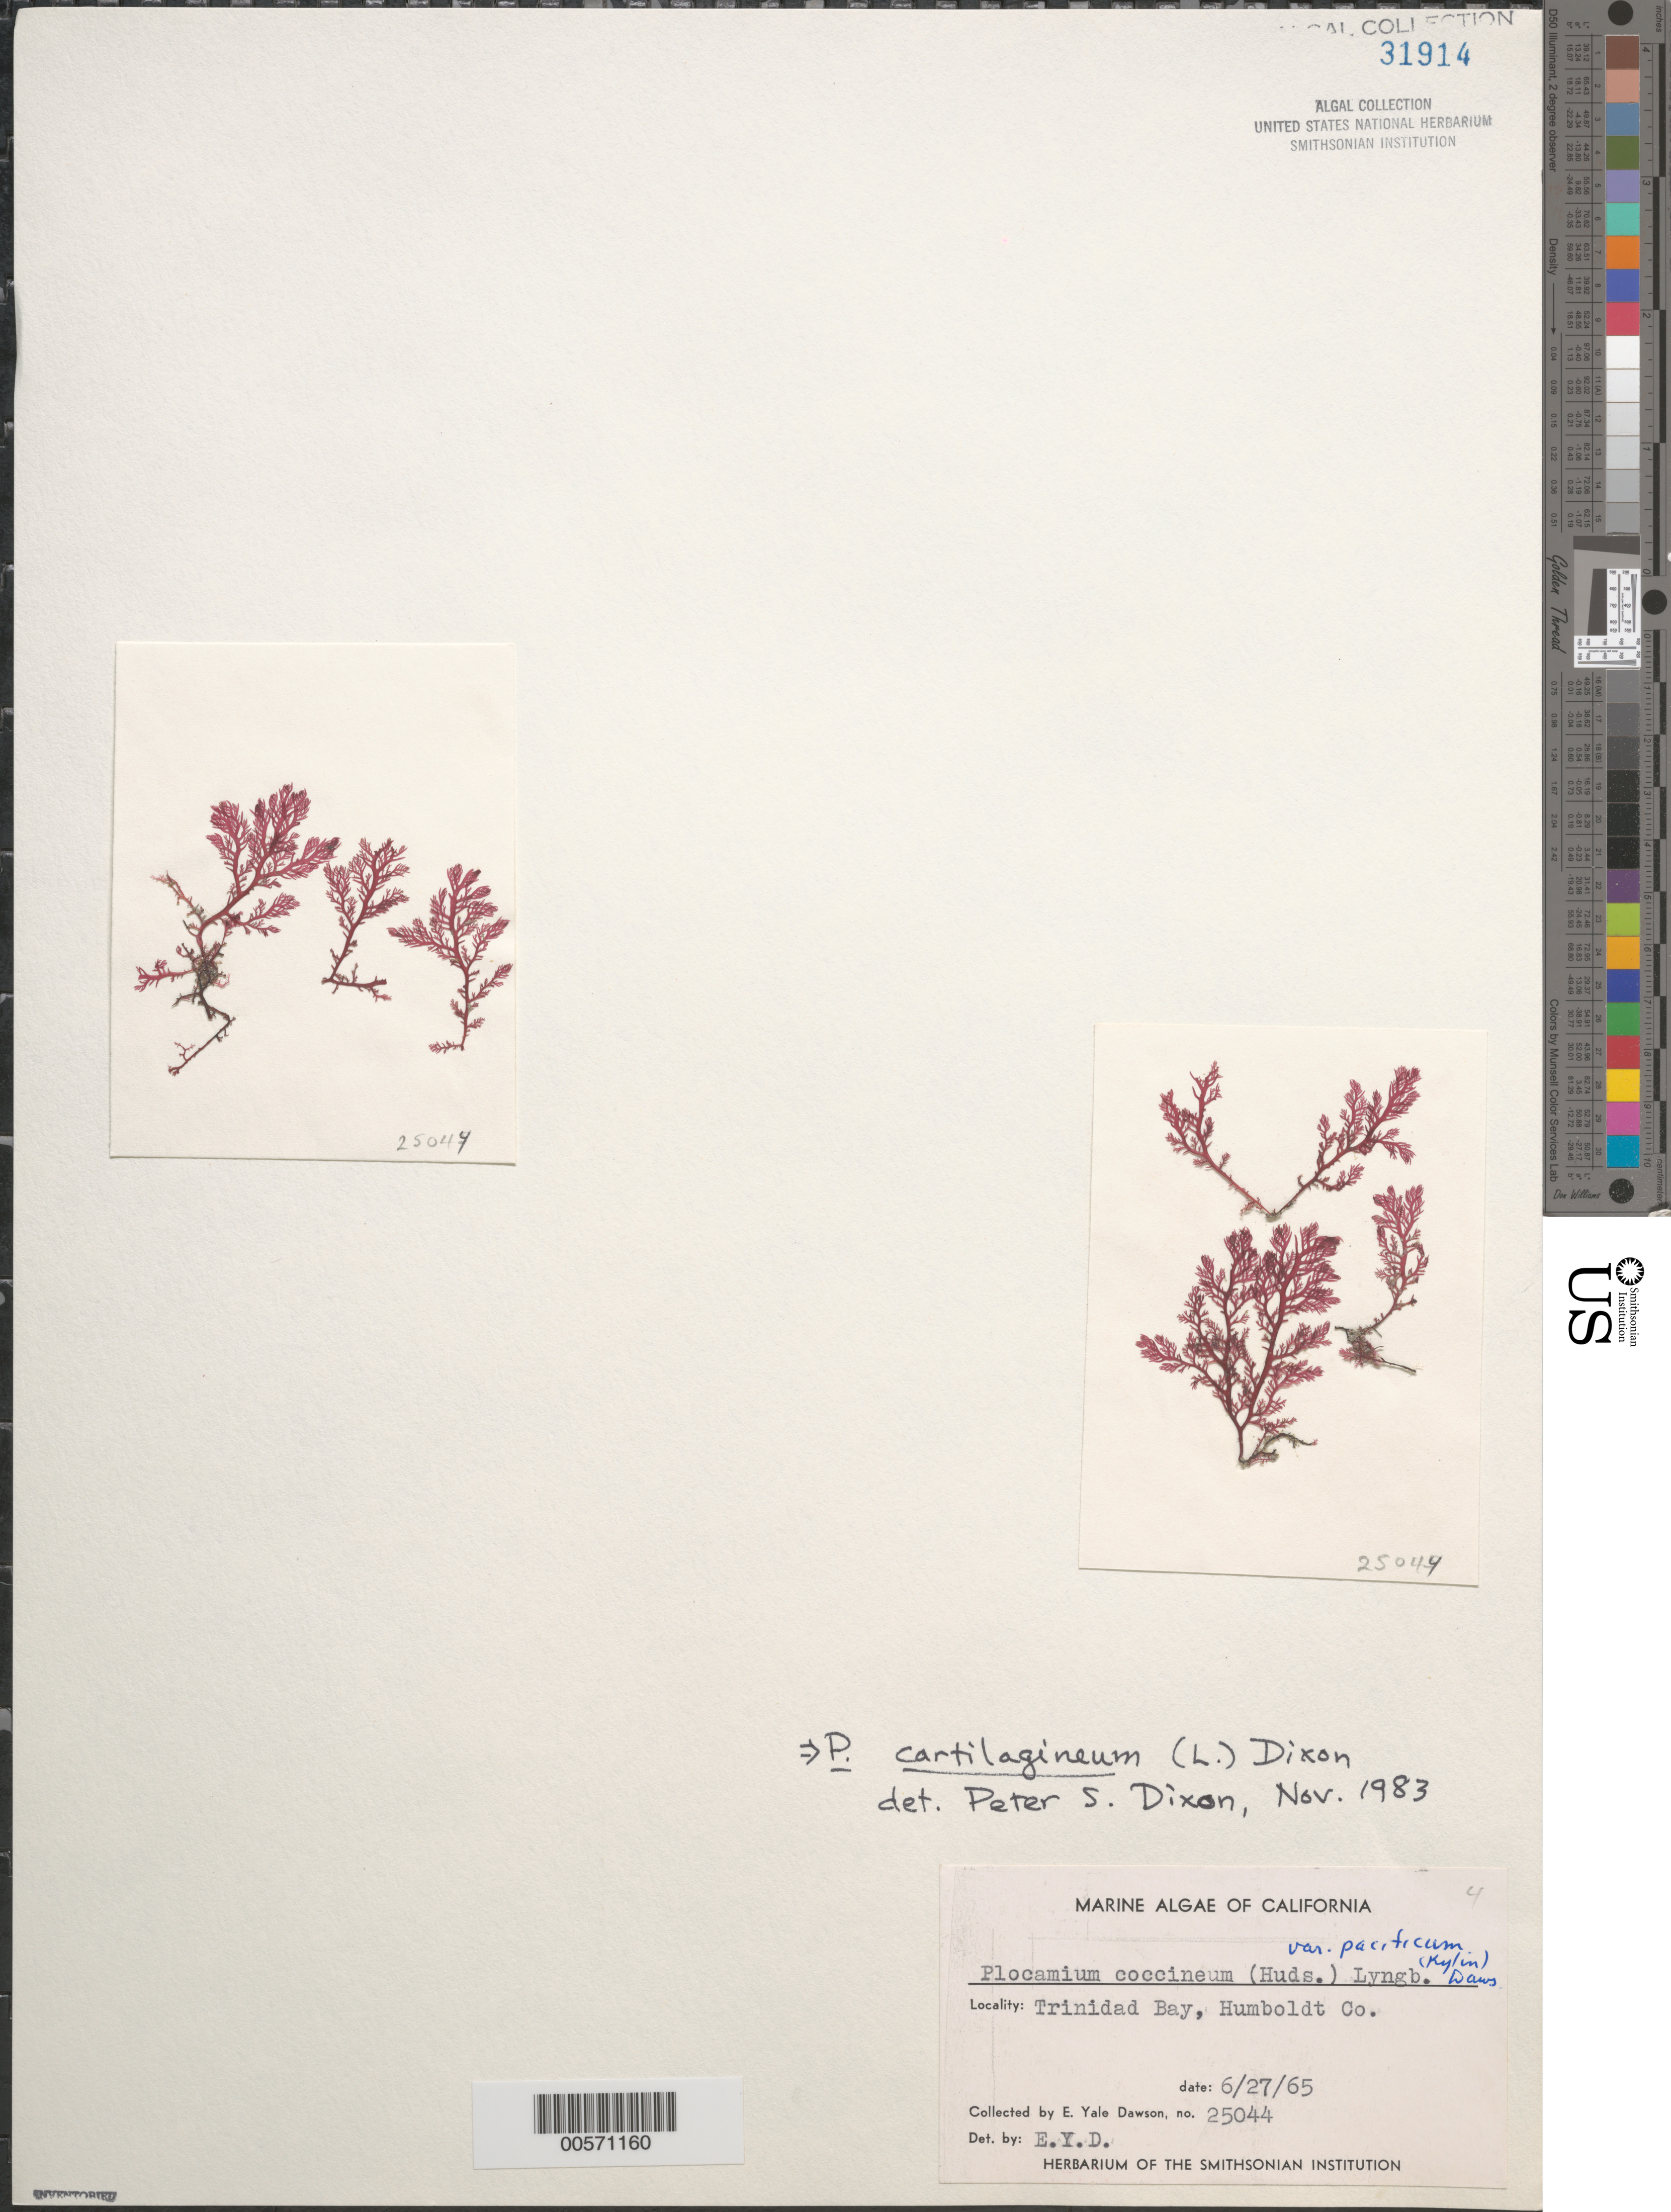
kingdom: Plantae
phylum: Rhodophyta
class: Florideophyceae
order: Plocamiales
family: Plocamiaceae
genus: Plocamium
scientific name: Plocamium cartilagineum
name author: (L.) P.S. Dixon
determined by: Dixon, P. S.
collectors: E. Y. Dawson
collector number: EYD 25044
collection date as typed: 27 Jun 1965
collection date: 1965-06-27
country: United States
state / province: California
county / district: Humboldt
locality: Trinidad Bay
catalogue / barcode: US 31914